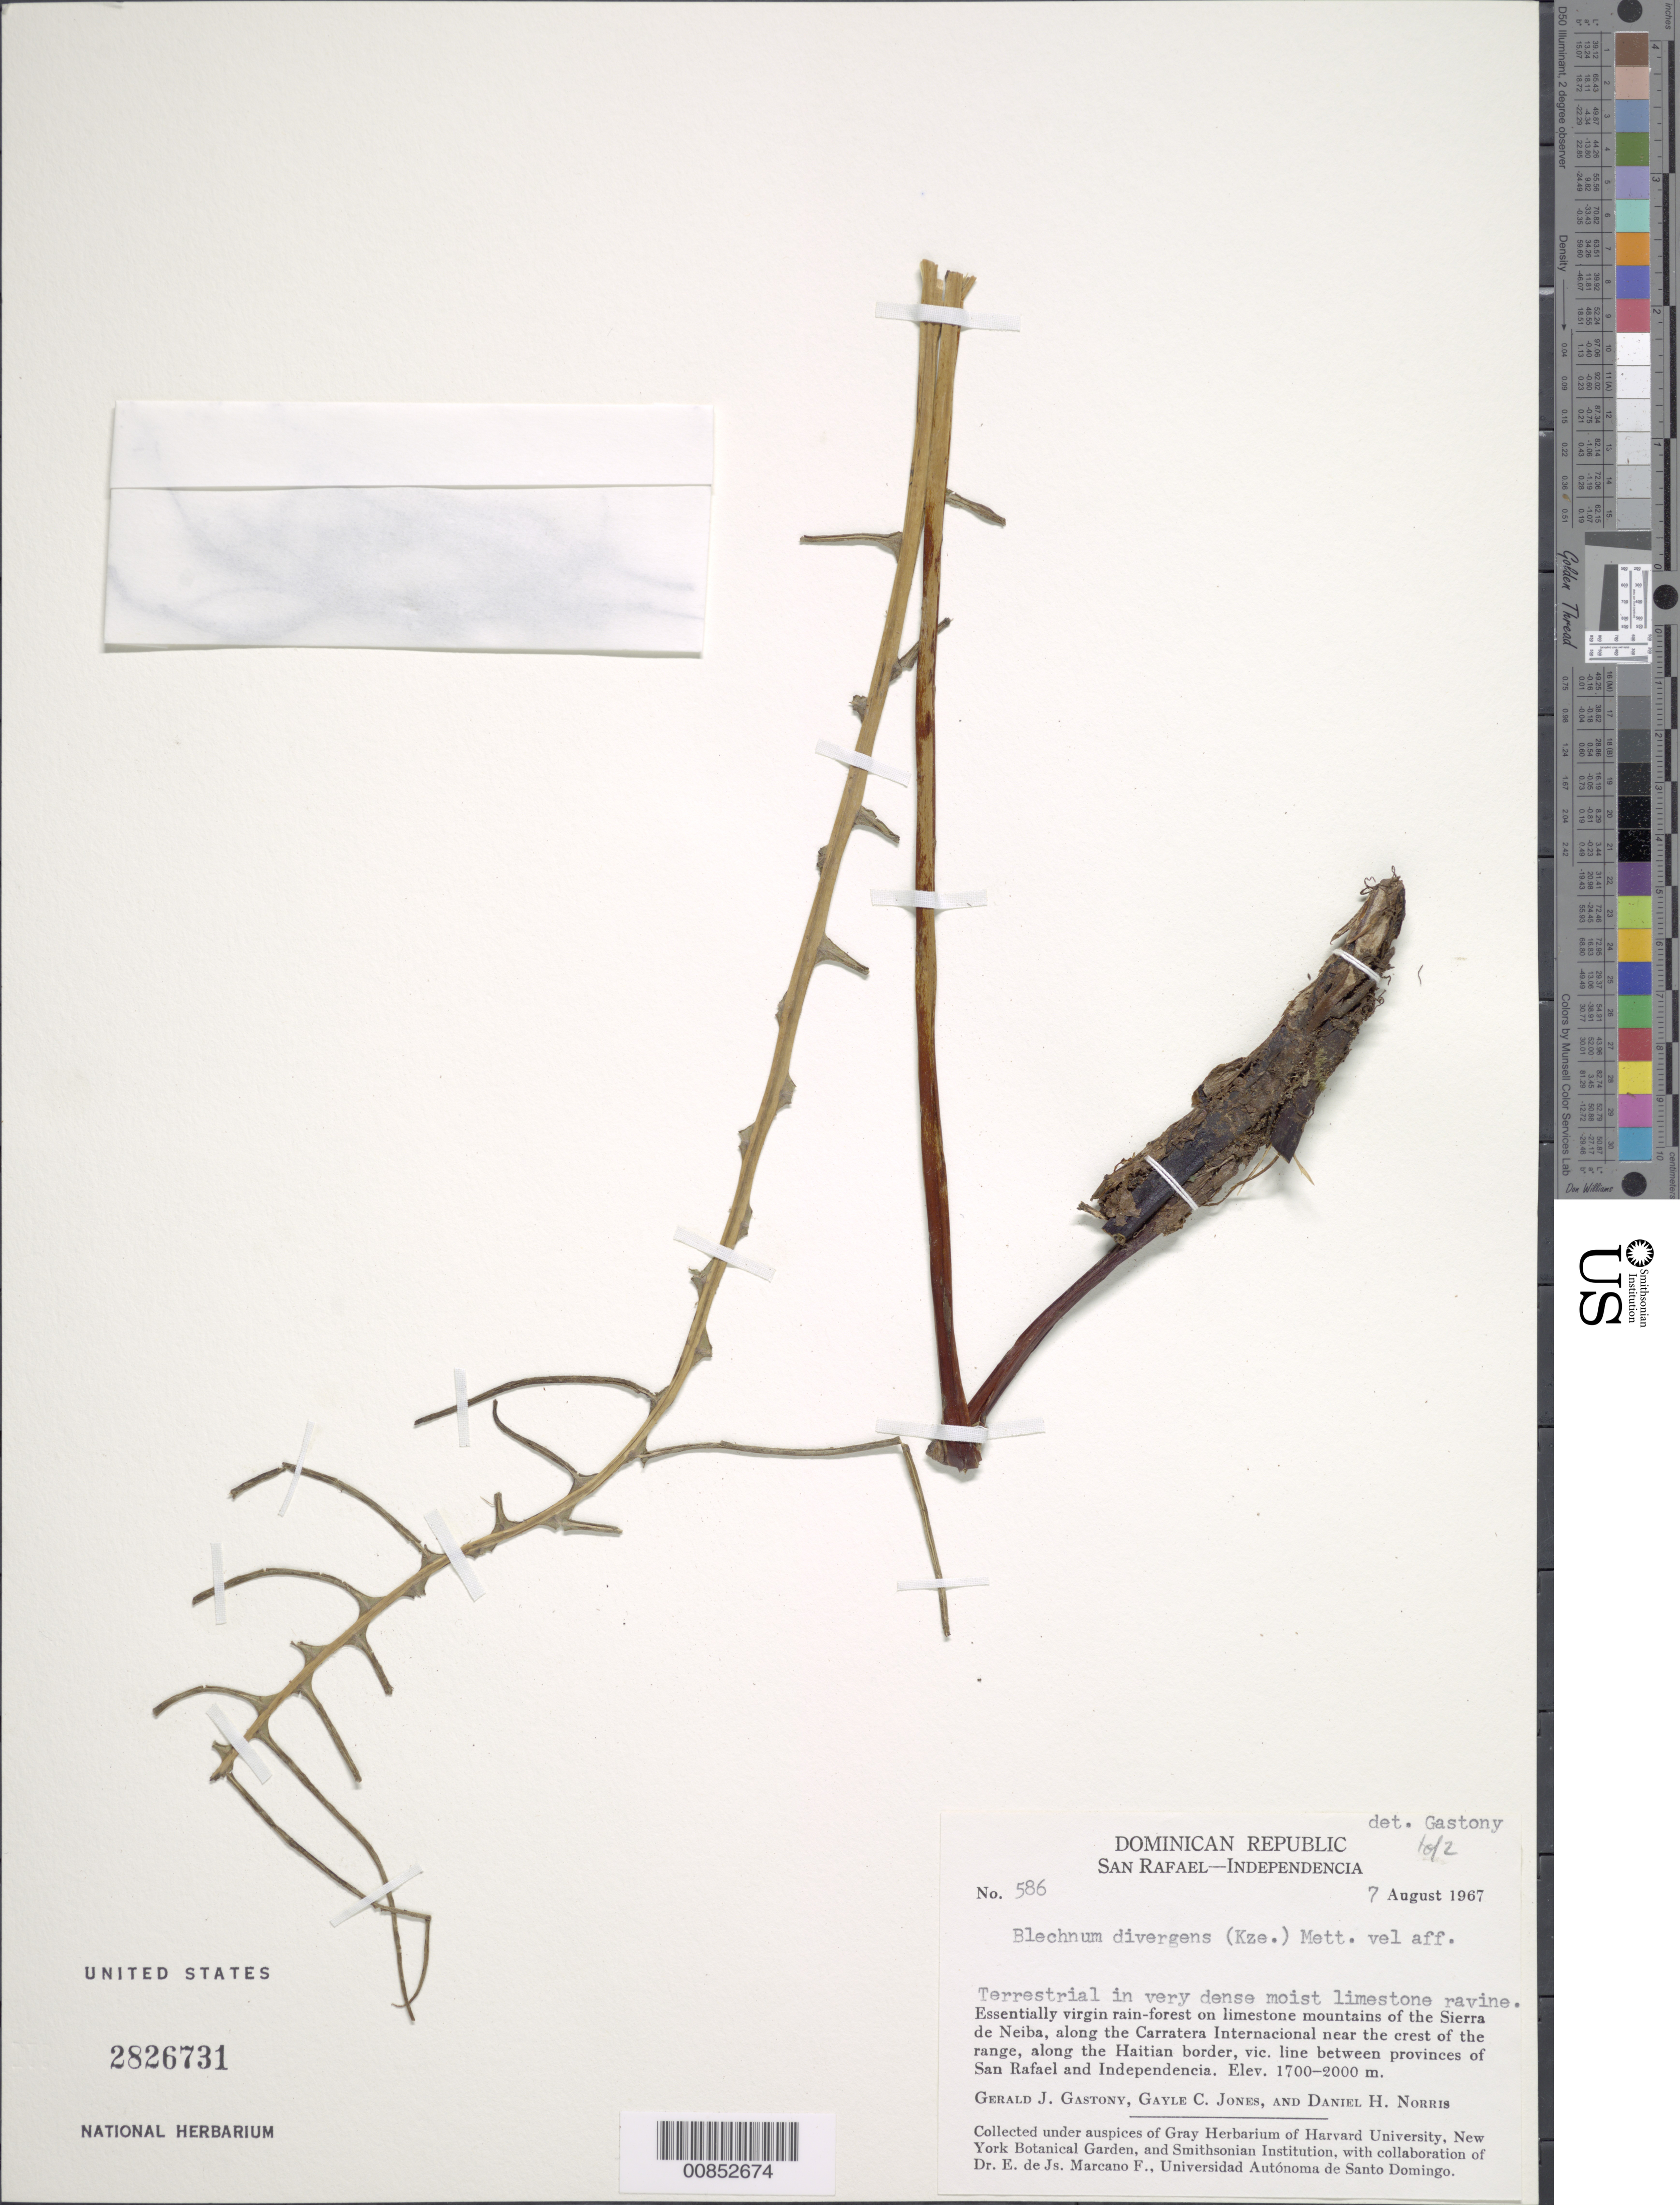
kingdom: Plantae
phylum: Tracheophyta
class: Polypodiopsida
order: Polypodiales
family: Blechnaceae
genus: Blechnum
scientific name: Blechnum exaltatum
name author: (Fée) Duek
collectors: G. Gastony, G. C. Jones & D. H. Norris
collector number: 586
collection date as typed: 07 Aug 1967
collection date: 1967-08-07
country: Dominican Republic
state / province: Independencia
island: Hispaniola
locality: San Rafael-Independencia, Sierra de Neiba, Carretera Internacional, along Haitian border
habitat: Essentially virgin rainforest on limestone mountains; in very dense moist limestone ravine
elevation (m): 1700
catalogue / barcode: US 2826731